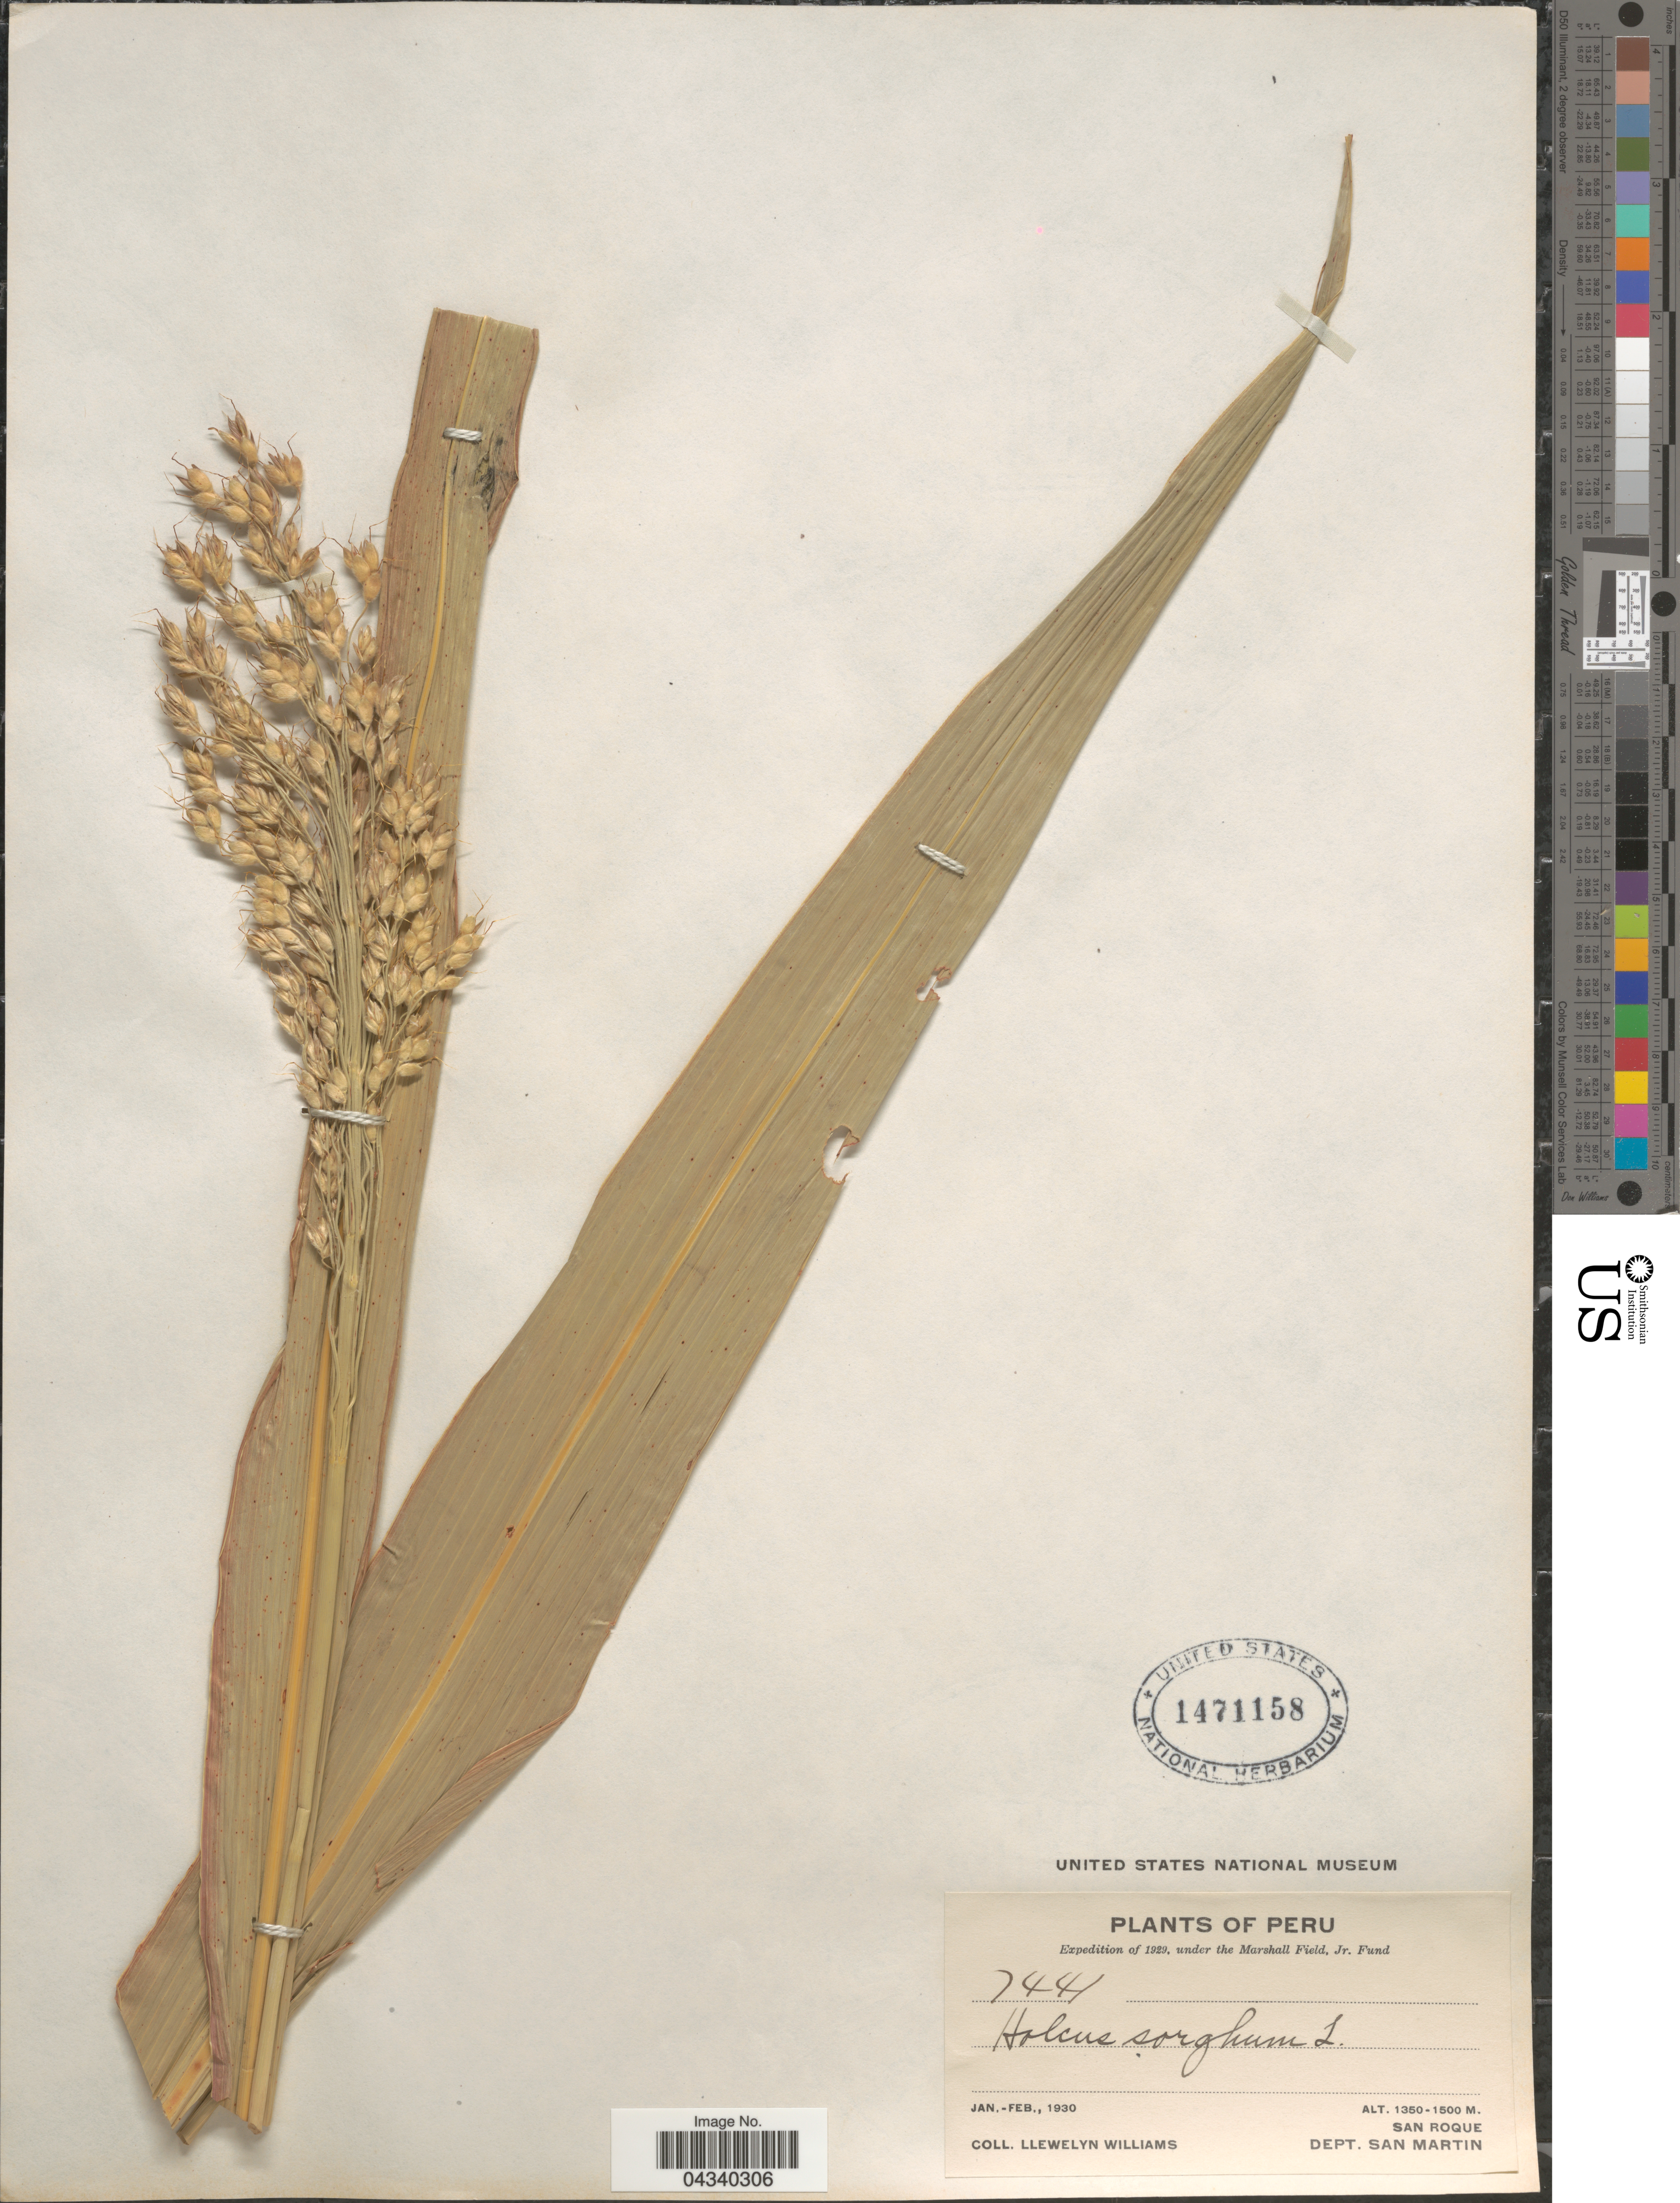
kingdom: Plantae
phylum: Tracheophyta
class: Liliopsida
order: Poales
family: Poaceae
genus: Sorghum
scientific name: Sorghum bicolor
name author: (L.) Moench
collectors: Ll. Williams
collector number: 7441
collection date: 1930-01/1930-02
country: Peru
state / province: San Martín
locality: Expedition of 1929. San Roque. Dept. San Martin.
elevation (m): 1350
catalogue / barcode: US 1471158